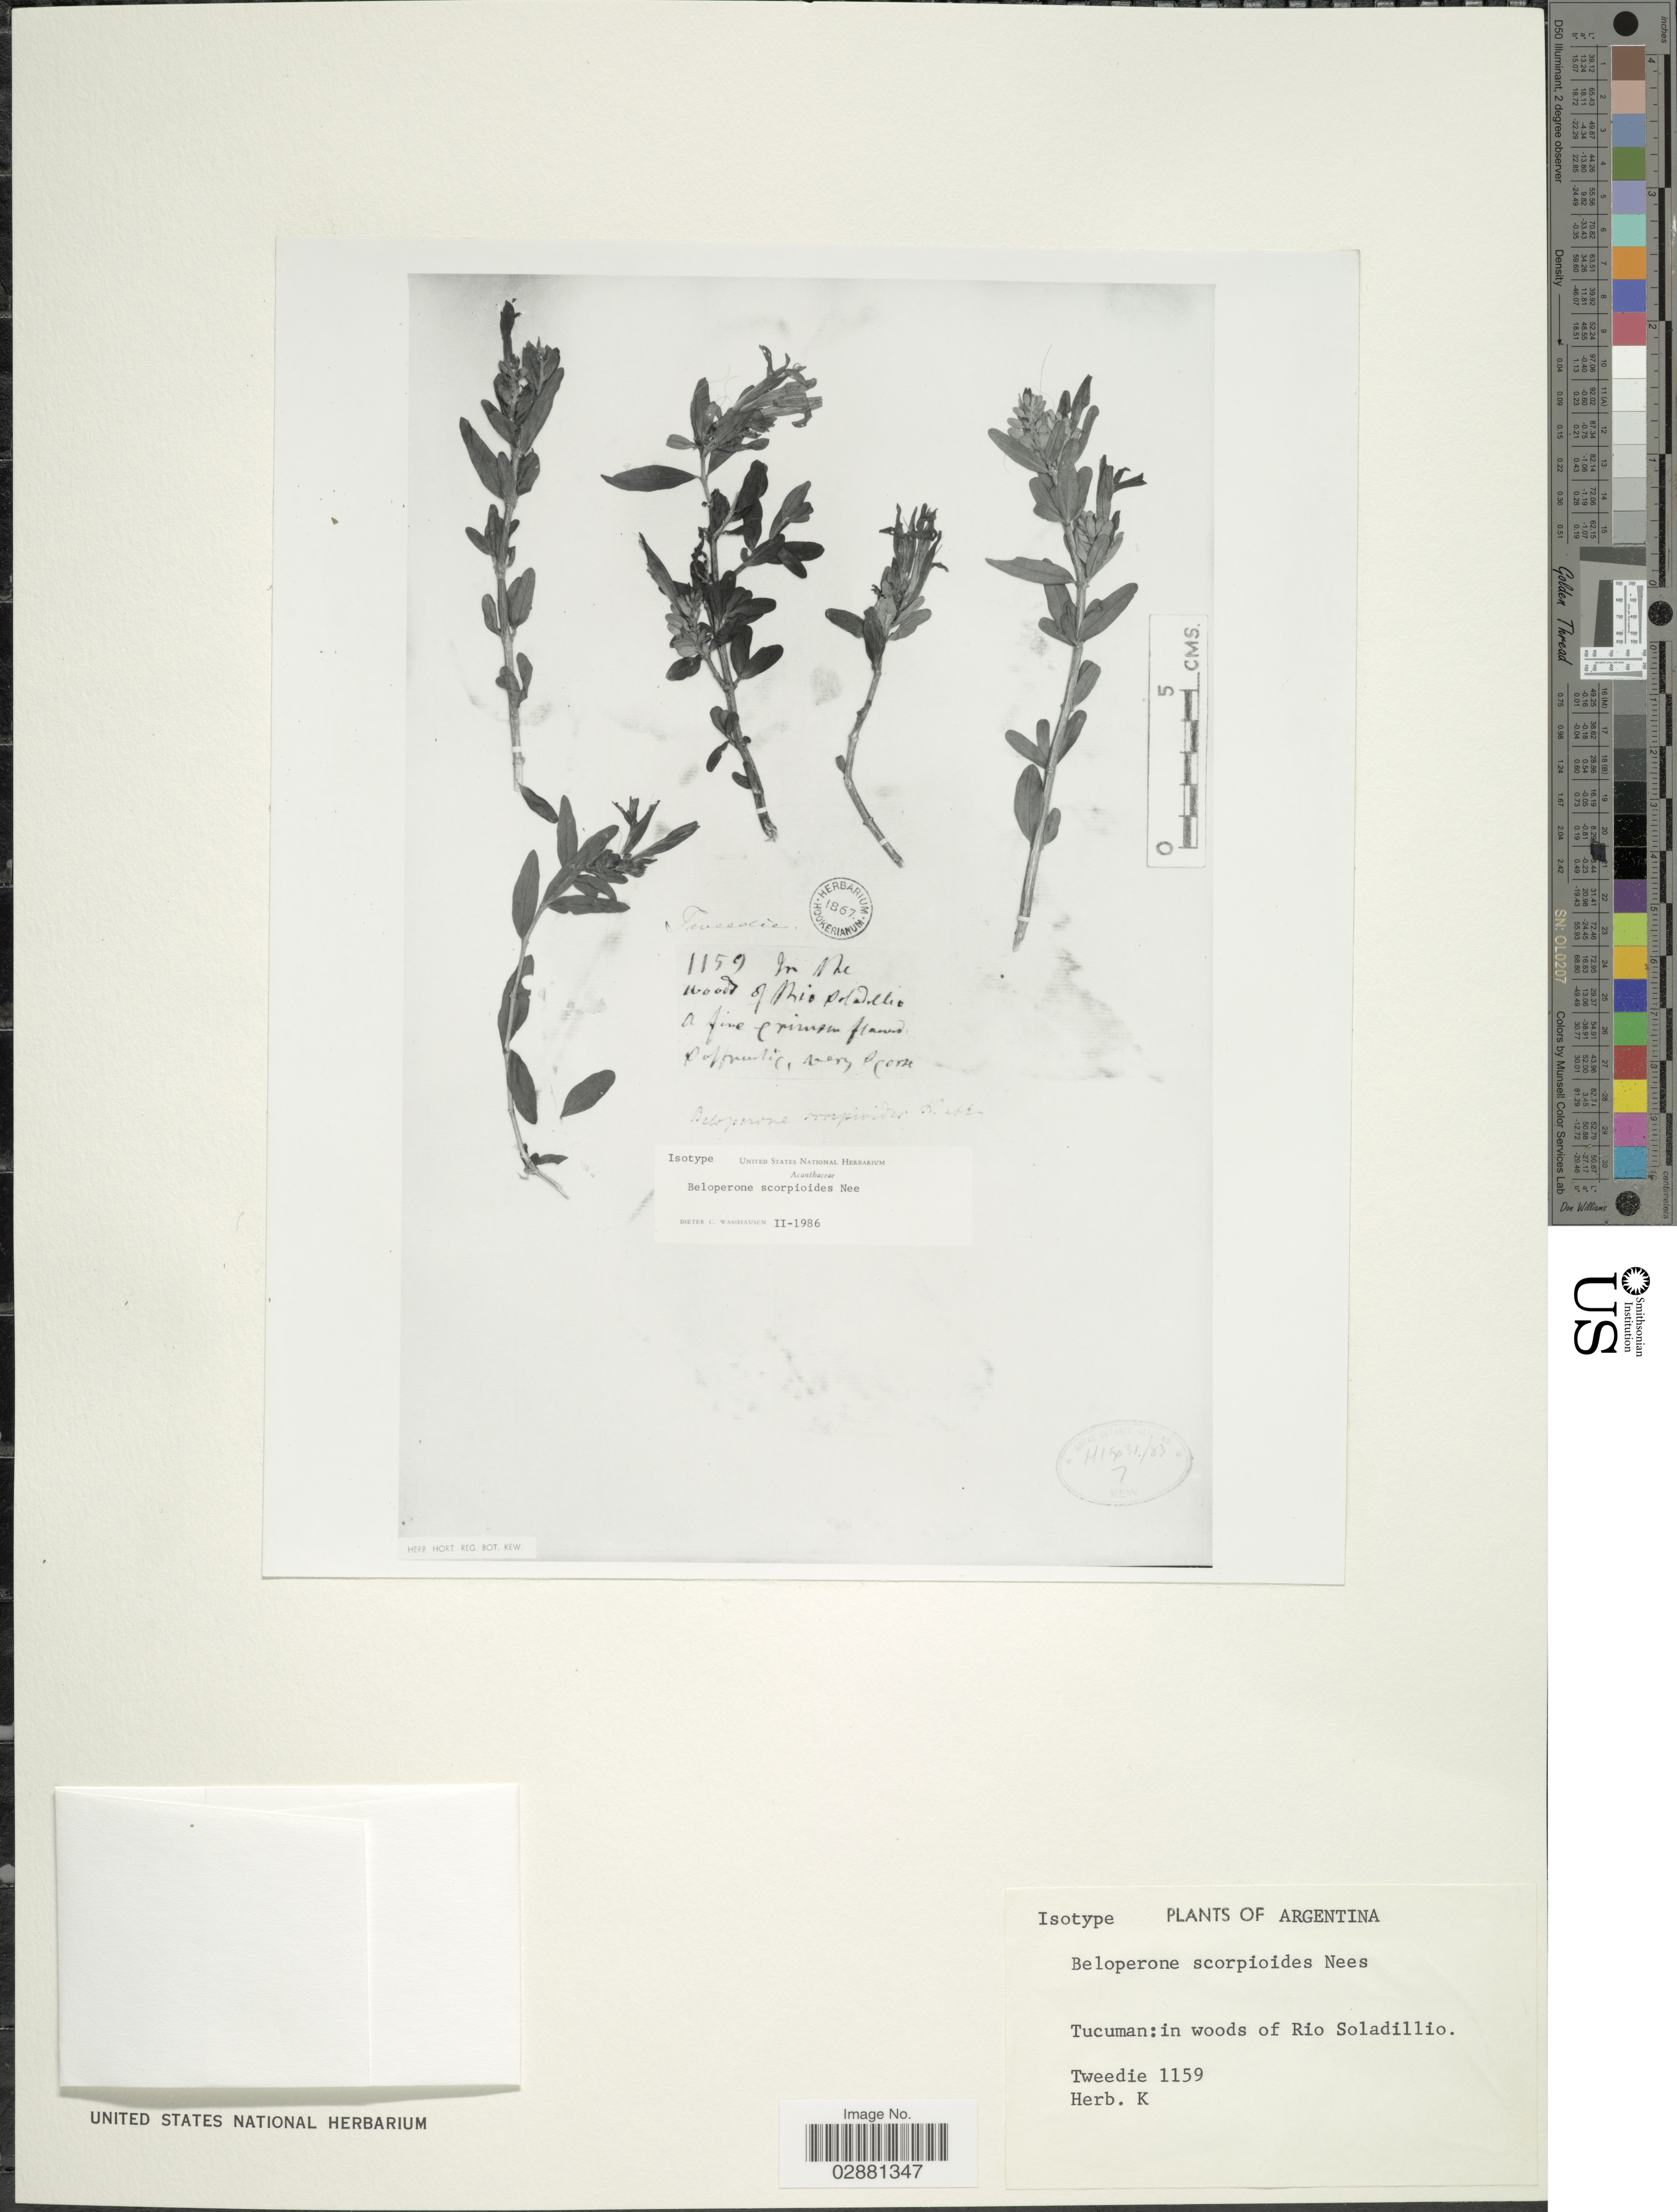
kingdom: Plantae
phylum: Tracheophyta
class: Magnoliopsida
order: Lamiales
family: Acanthaceae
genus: Justicia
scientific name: Justicia xylosteoides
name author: Griseb.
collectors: -- Tweedie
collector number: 1159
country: Argentina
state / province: Tucuman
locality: In woods of Rio Soladillio.